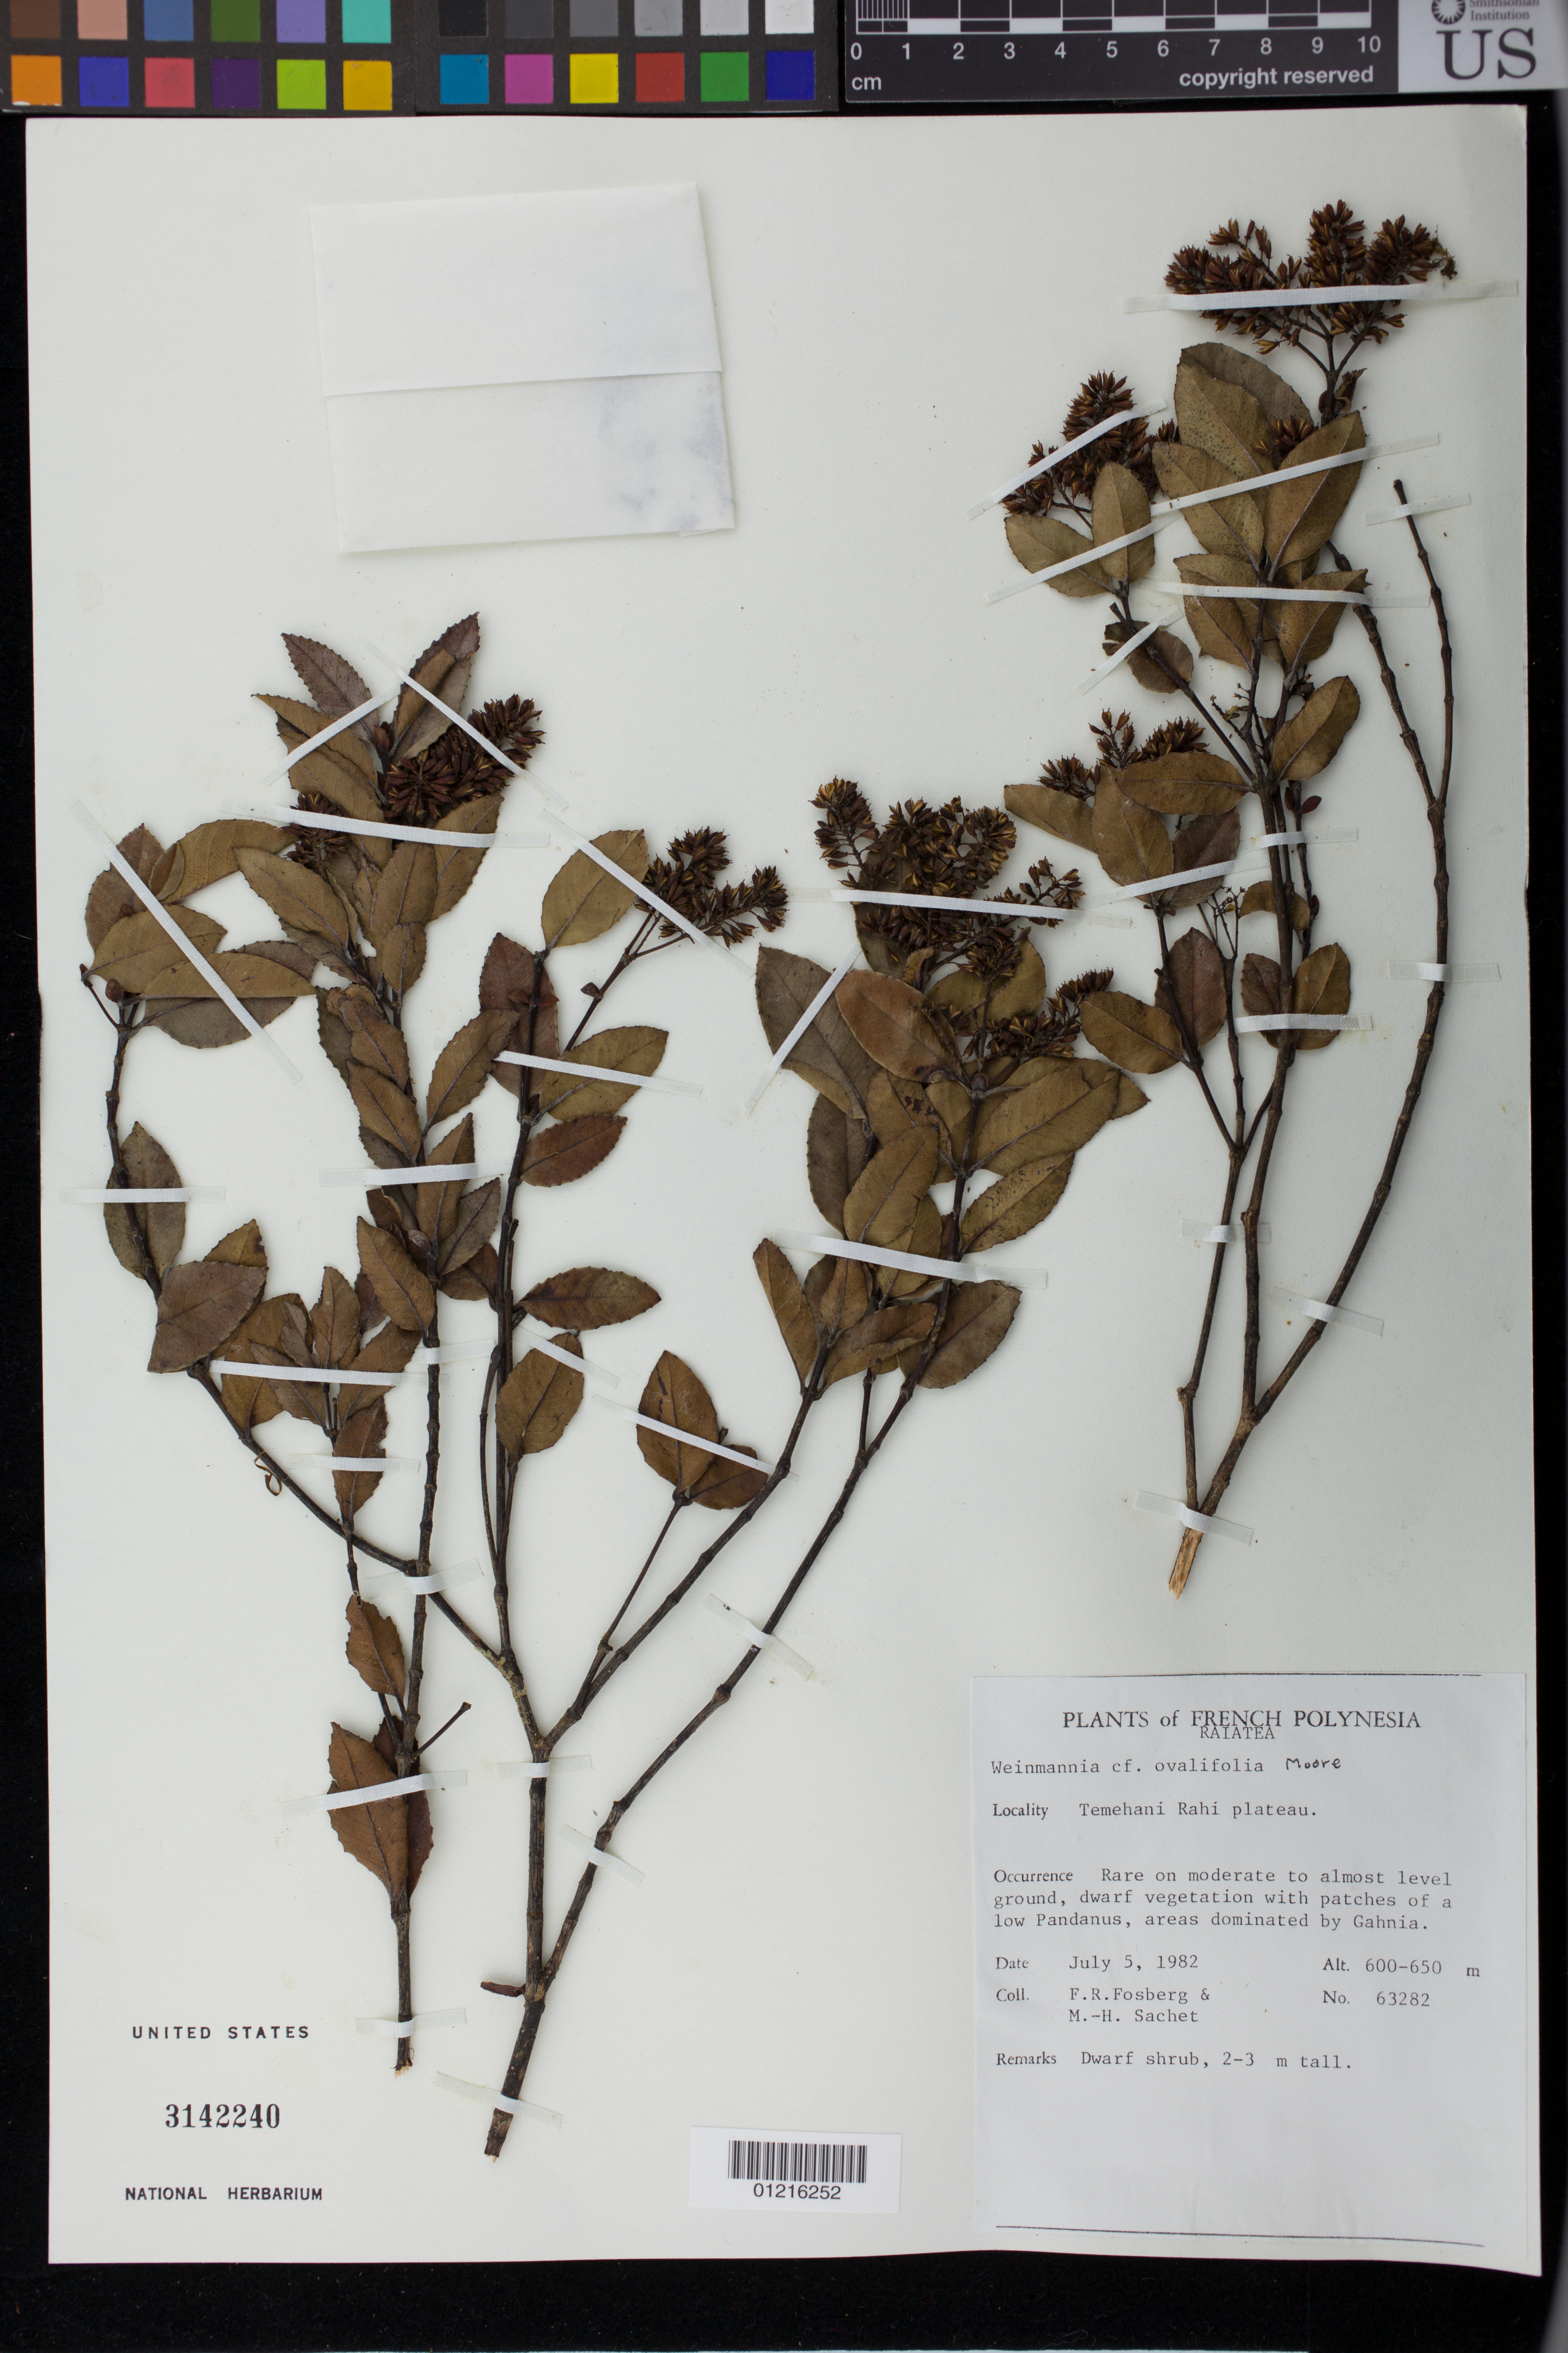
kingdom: Plantae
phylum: Tracheophyta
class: Magnoliopsida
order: Oxalidales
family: Cunoniaceae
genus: Pterophylla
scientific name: Pterophylla vescoi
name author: (Drake) Pillon & H.C. Hopkins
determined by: Strong, Mark T., (BOT), Smithsonian Institution - National Museum of Natural History (UNITED STATES)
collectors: F.R. Fosberg & M.-H. Sachet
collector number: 63282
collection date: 1982-07-05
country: French Polynesia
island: Raiatea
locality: Temehani Rahi plateau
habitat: Dwarf vegetation with patches of a low Pandanus, areas dominated by Gahnia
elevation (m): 600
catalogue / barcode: US 3142240